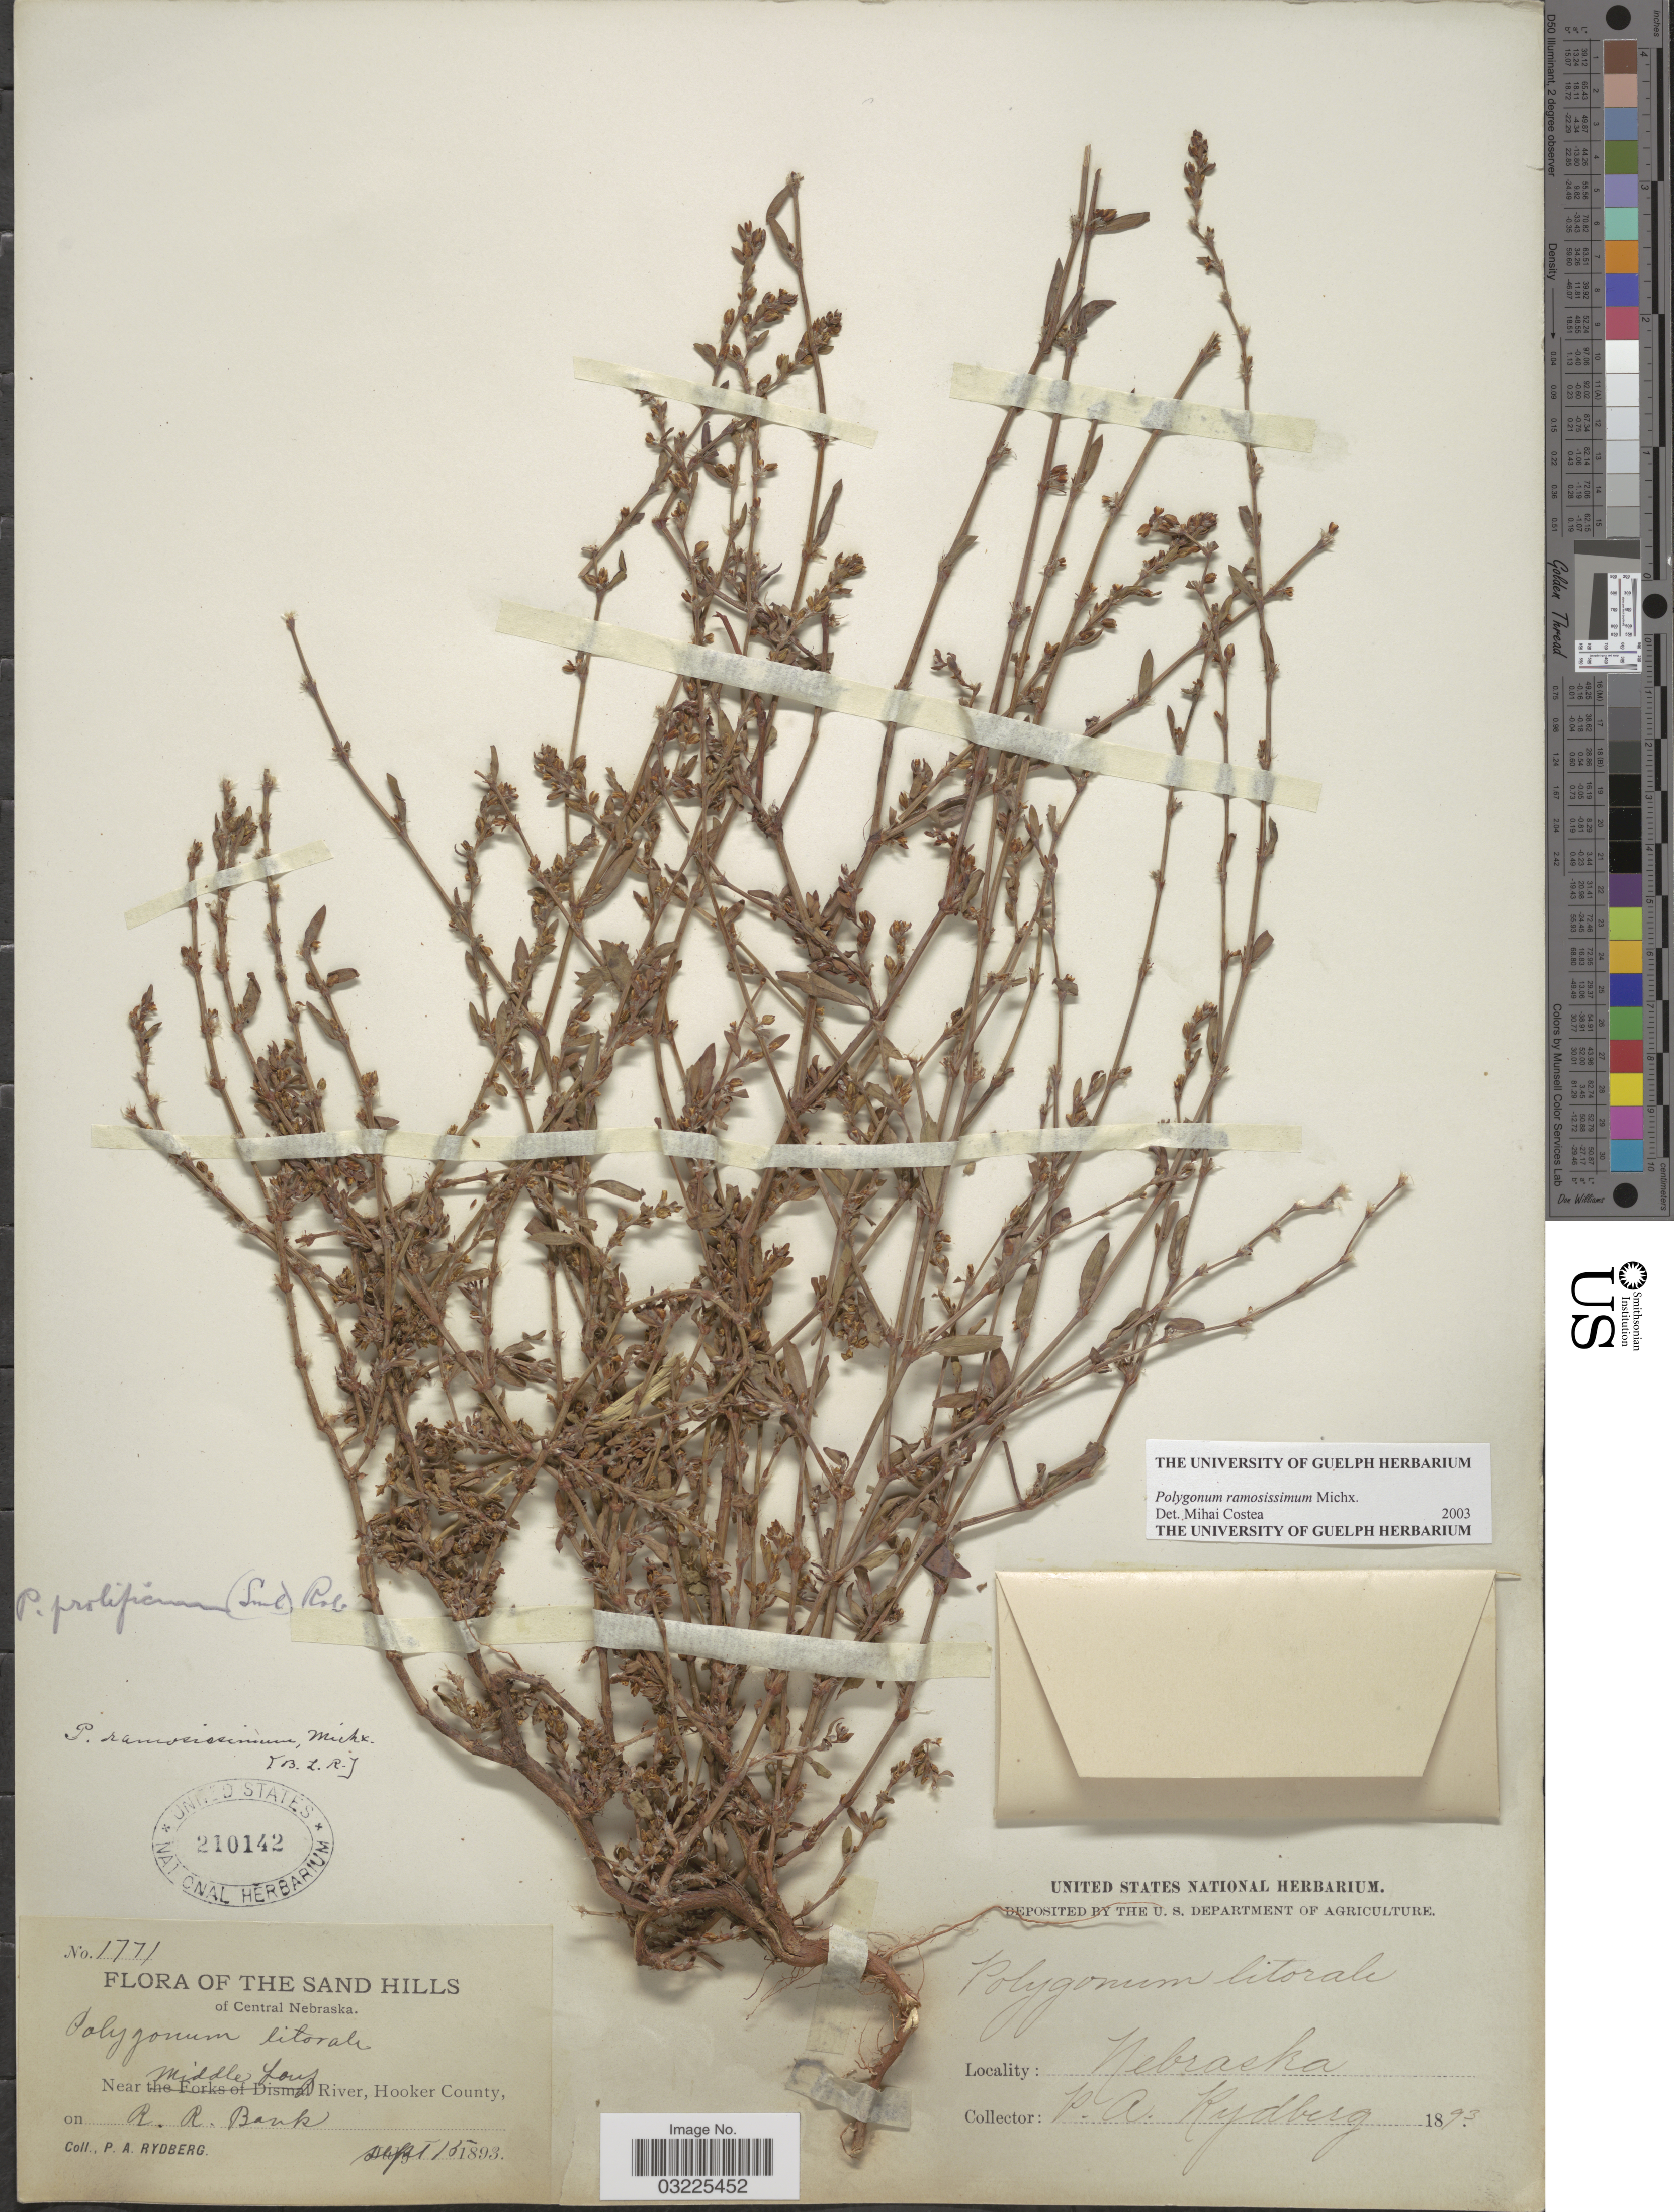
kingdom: Plantae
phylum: Tracheophyta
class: Magnoliopsida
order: Caryophyllales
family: Polygonaceae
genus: Polygonum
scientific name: Polygonum ramosissimum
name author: Michx.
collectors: P. A. Rydberg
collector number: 1771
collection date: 1893-09-15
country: United States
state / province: Nebraska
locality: The Sand Hills of Central Nebraska. Near Middle Loup River, Hooker County.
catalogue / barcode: US 210142